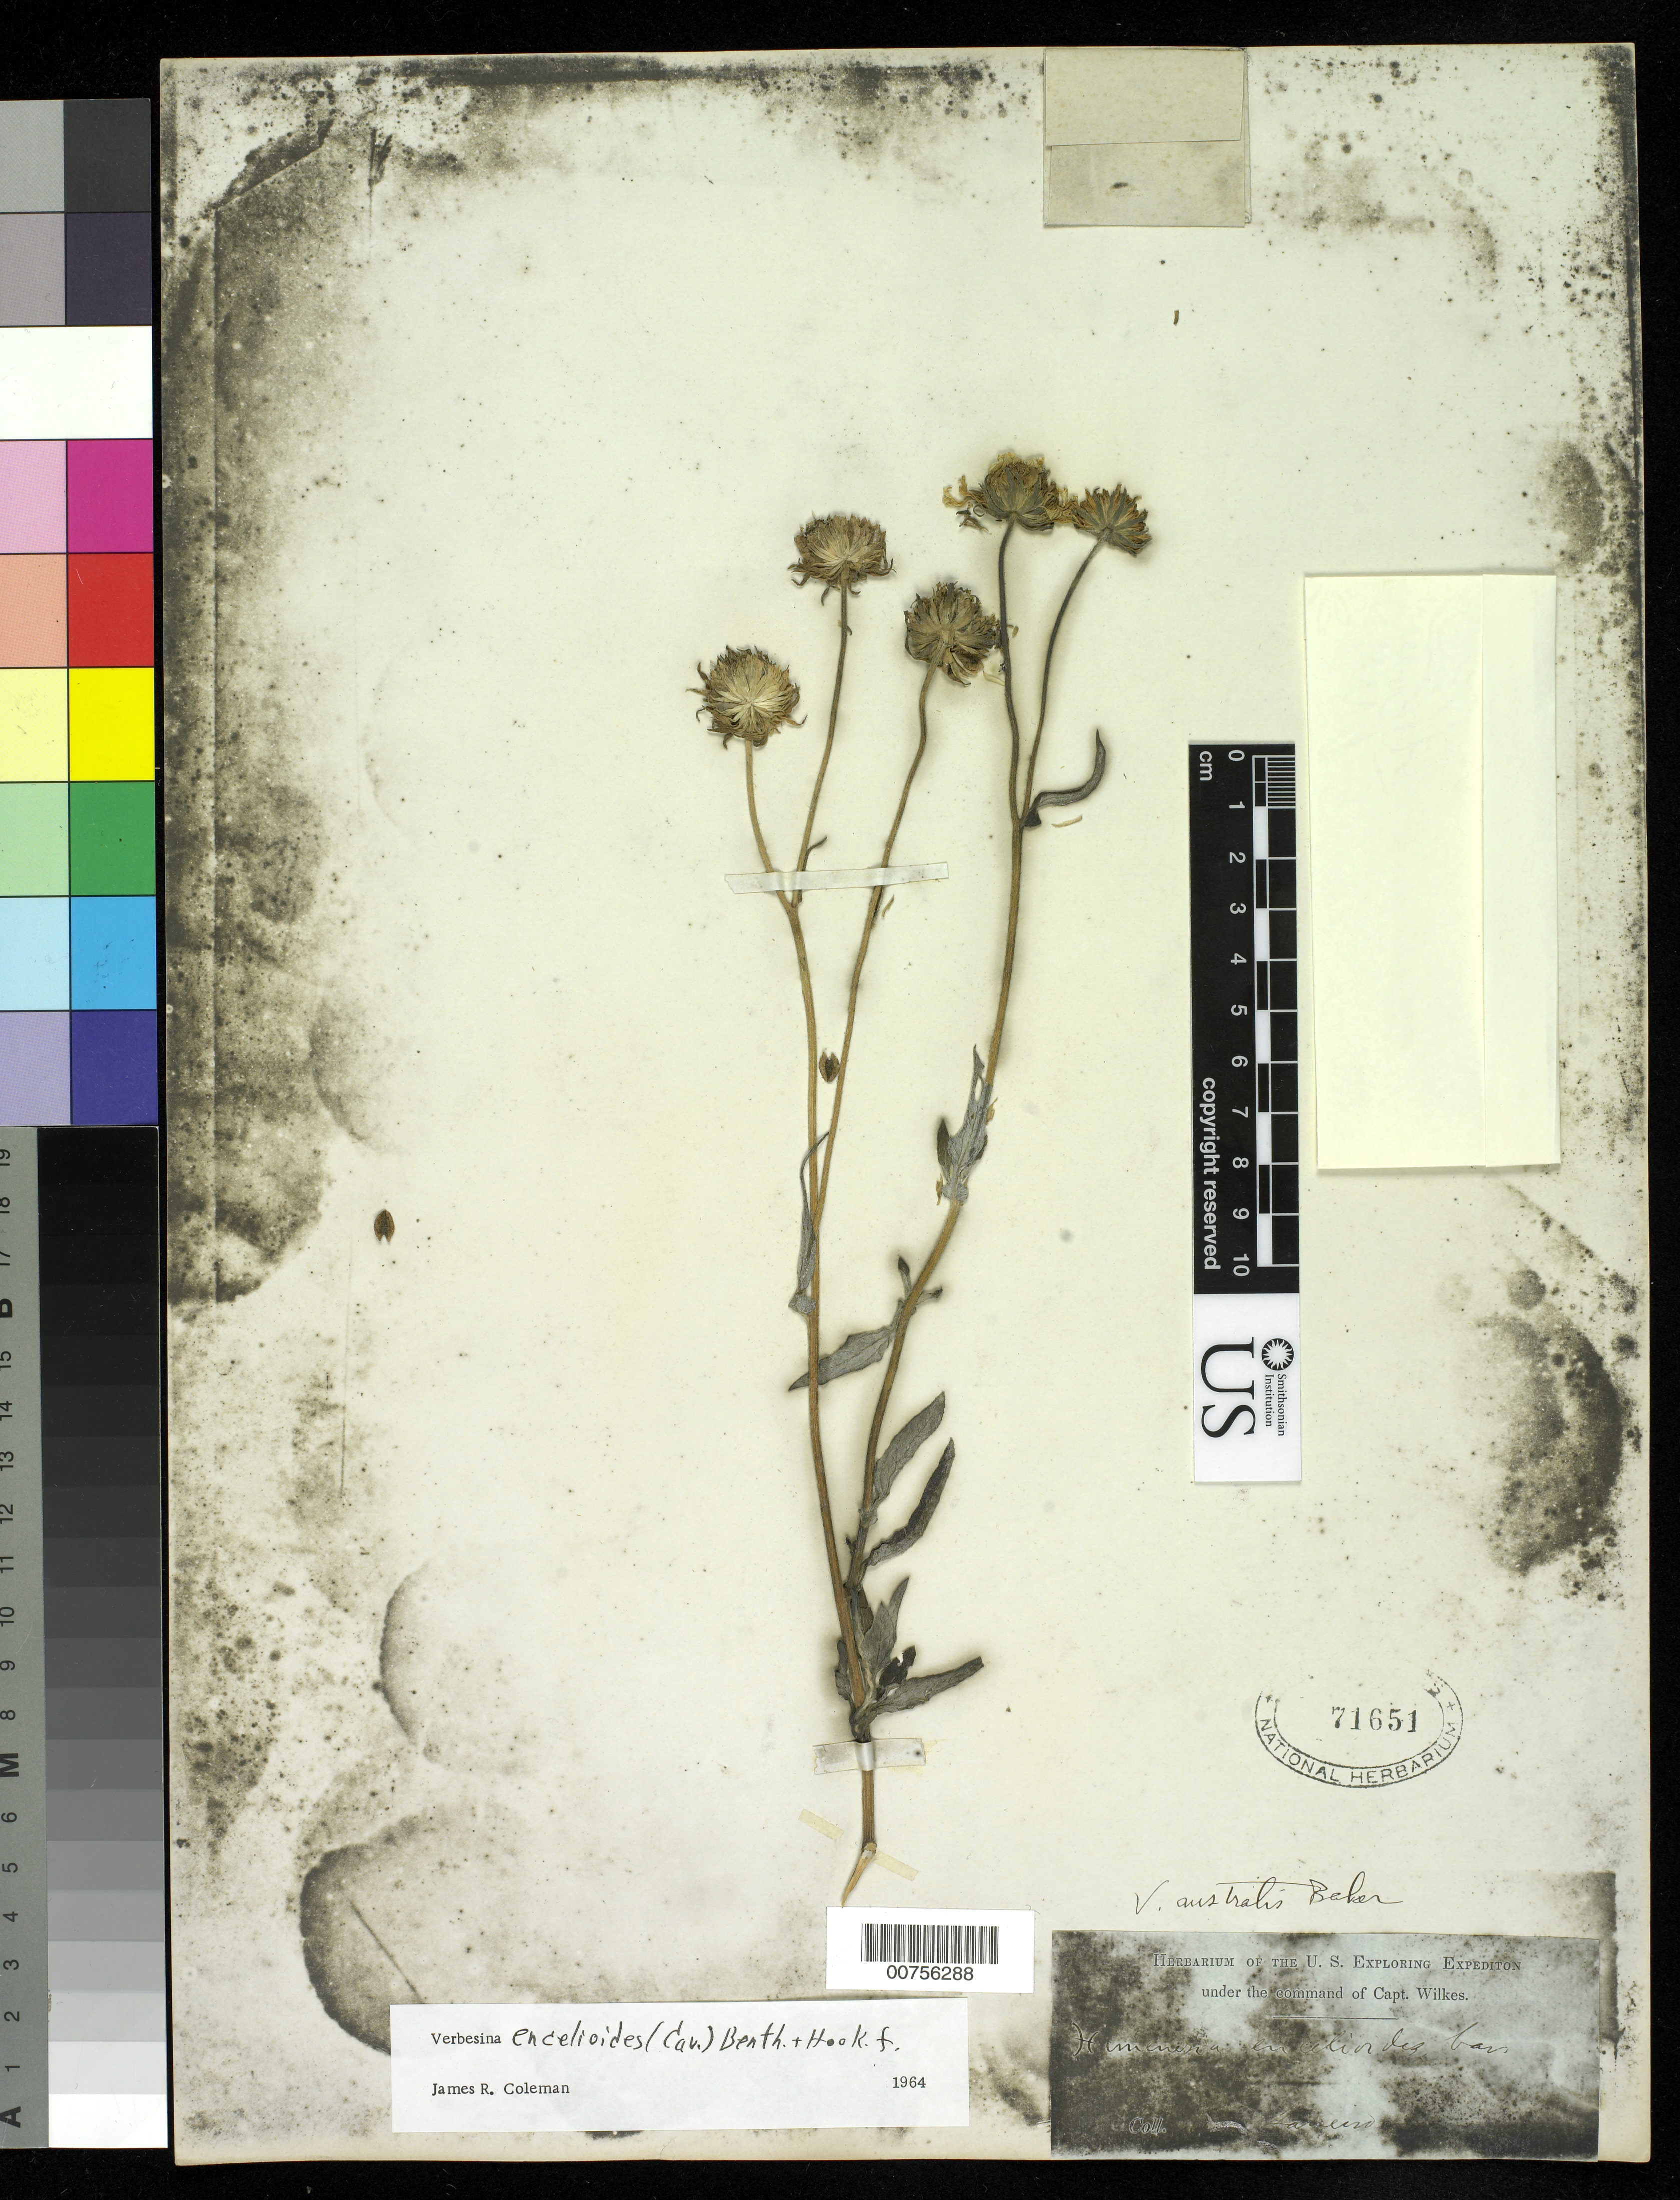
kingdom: Plantae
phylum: Tracheophyta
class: Magnoliopsida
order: Asterales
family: Asteraceae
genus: Verbesina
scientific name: Verbesina encelioides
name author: (Cav.) Benth. & Hook. ex A. Gray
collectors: Wilkes Explor. Exped.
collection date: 1838/1842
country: Brazil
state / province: Rio de Janeiro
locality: Rio Janeiro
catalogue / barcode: US 71651